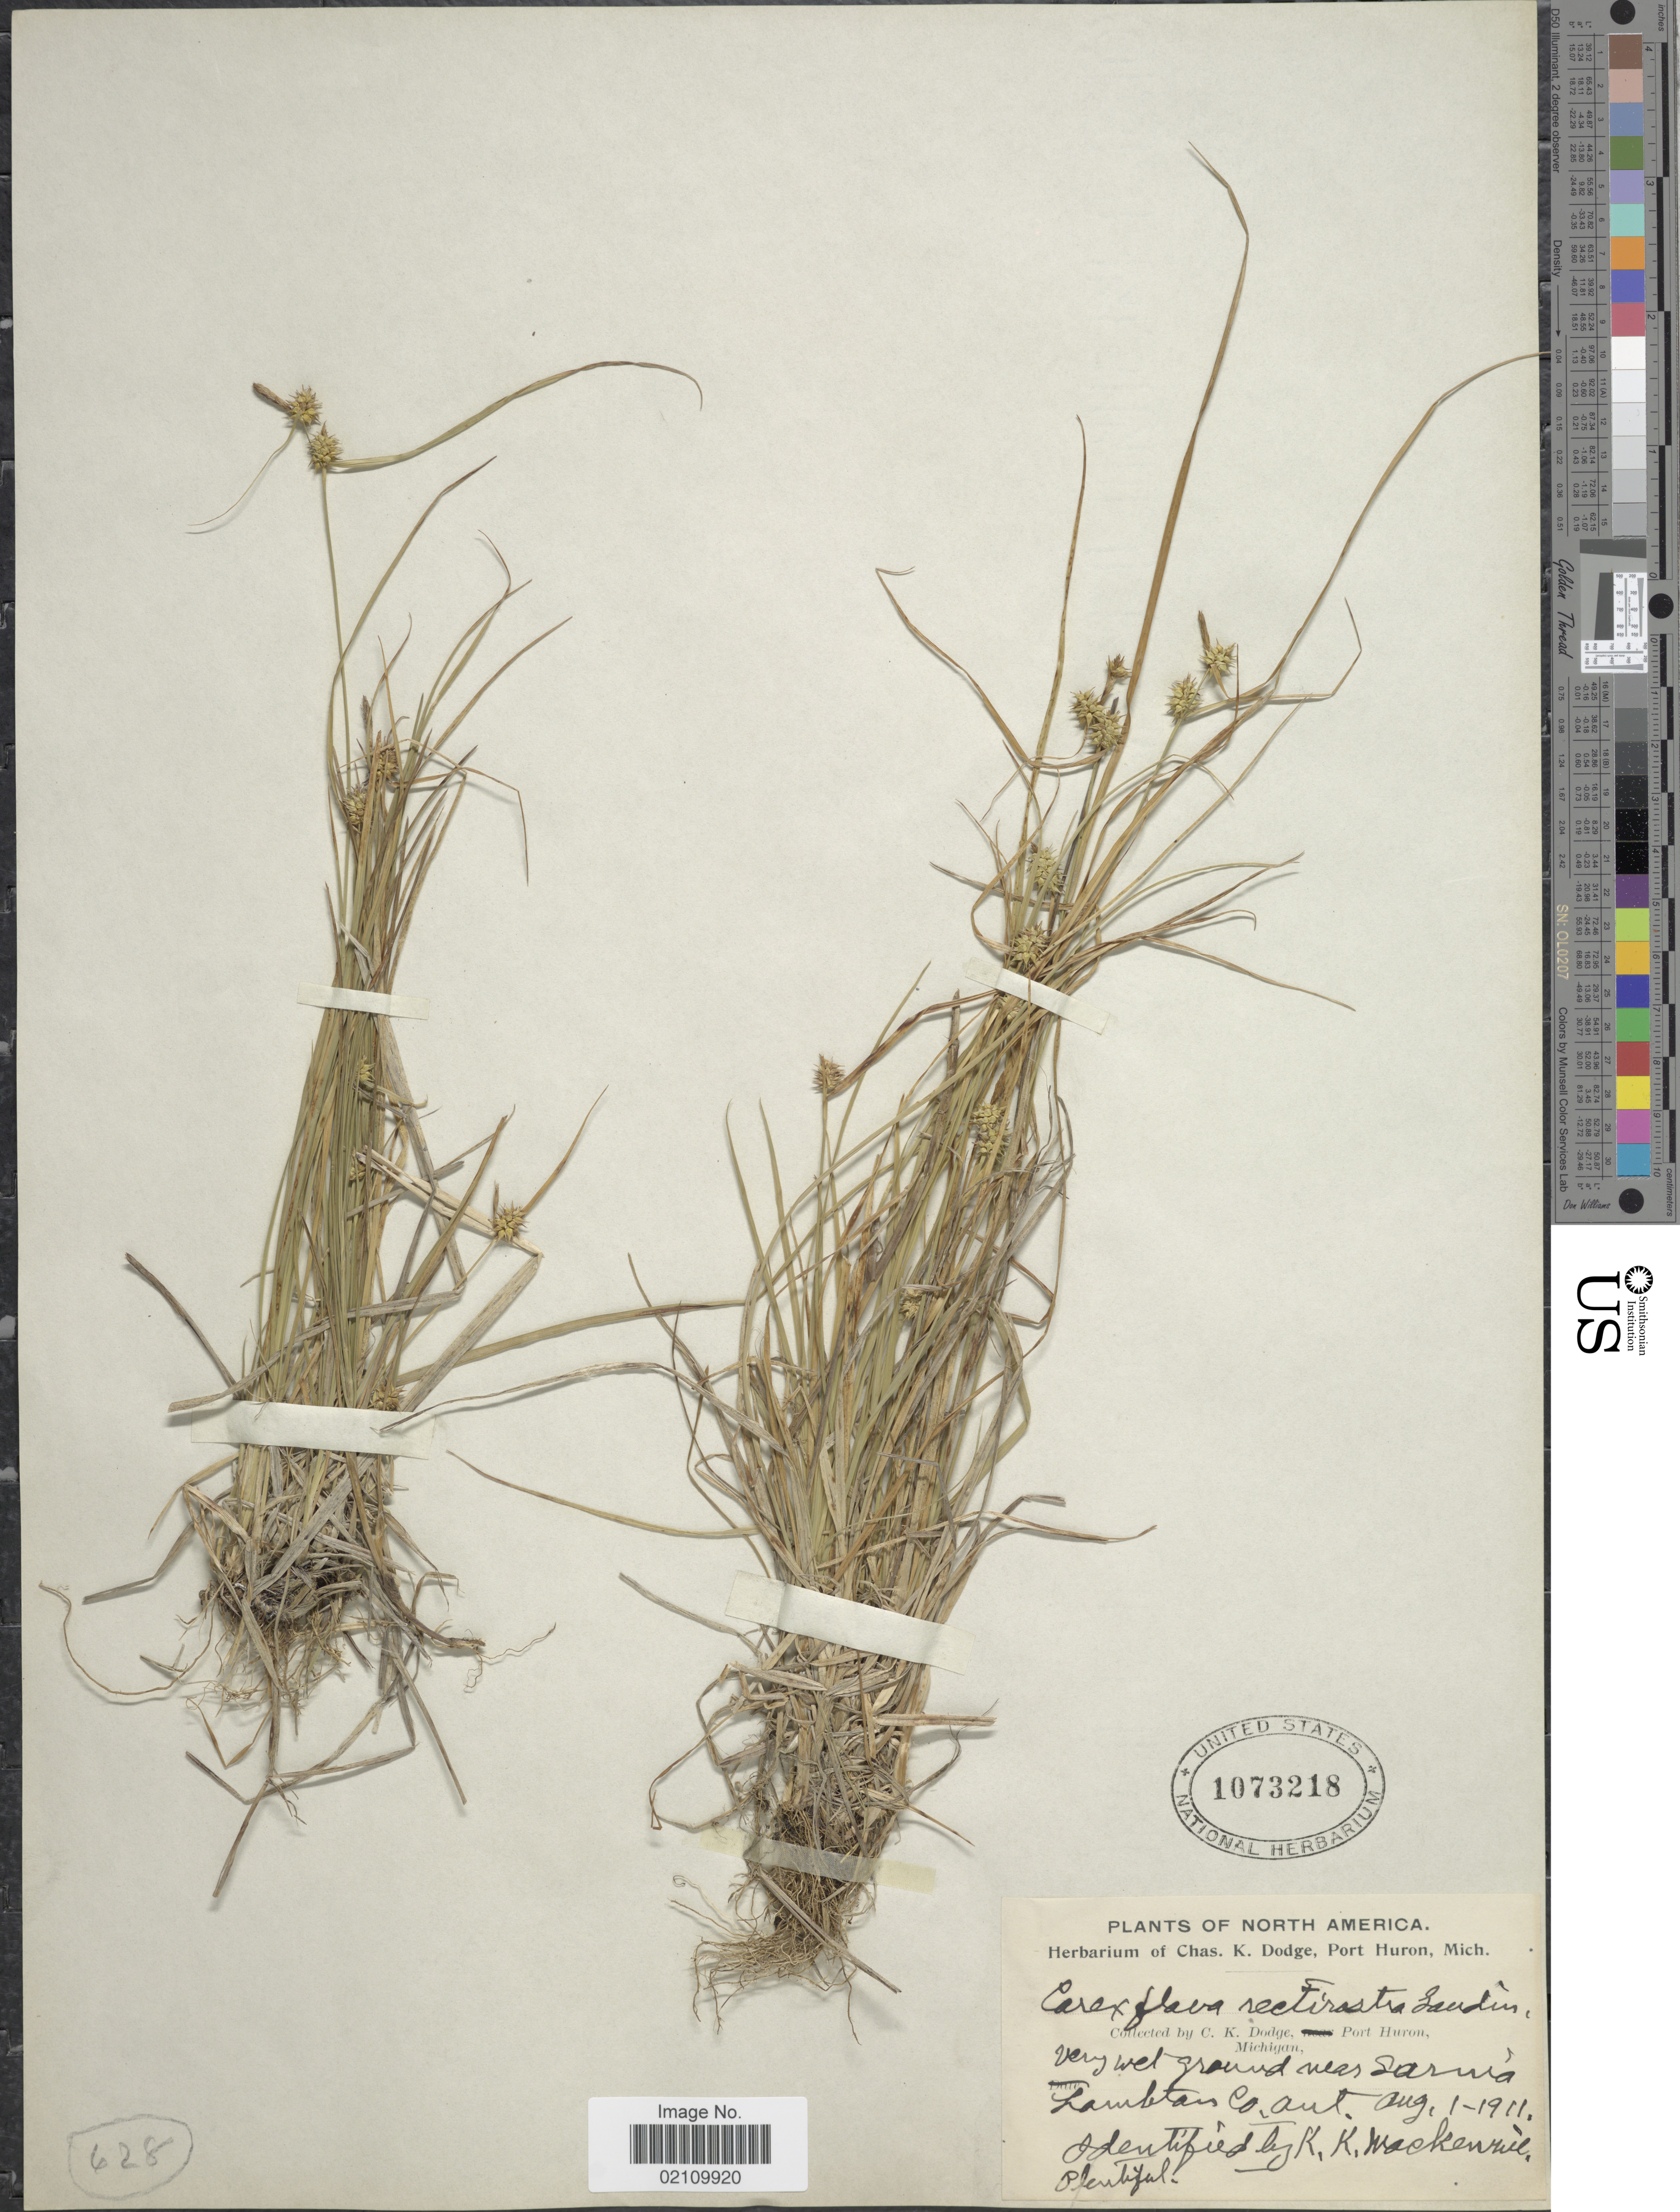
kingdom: Plantae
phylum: Tracheophyta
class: Liliopsida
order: Poales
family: Cyperaceae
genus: Carex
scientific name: Carex flava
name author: L.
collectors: C. K. Dodge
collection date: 1911-08-01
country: Canada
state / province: Ontario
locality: Very wet ground near Sarnia Lambton Co. Ont.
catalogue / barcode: US 1073218